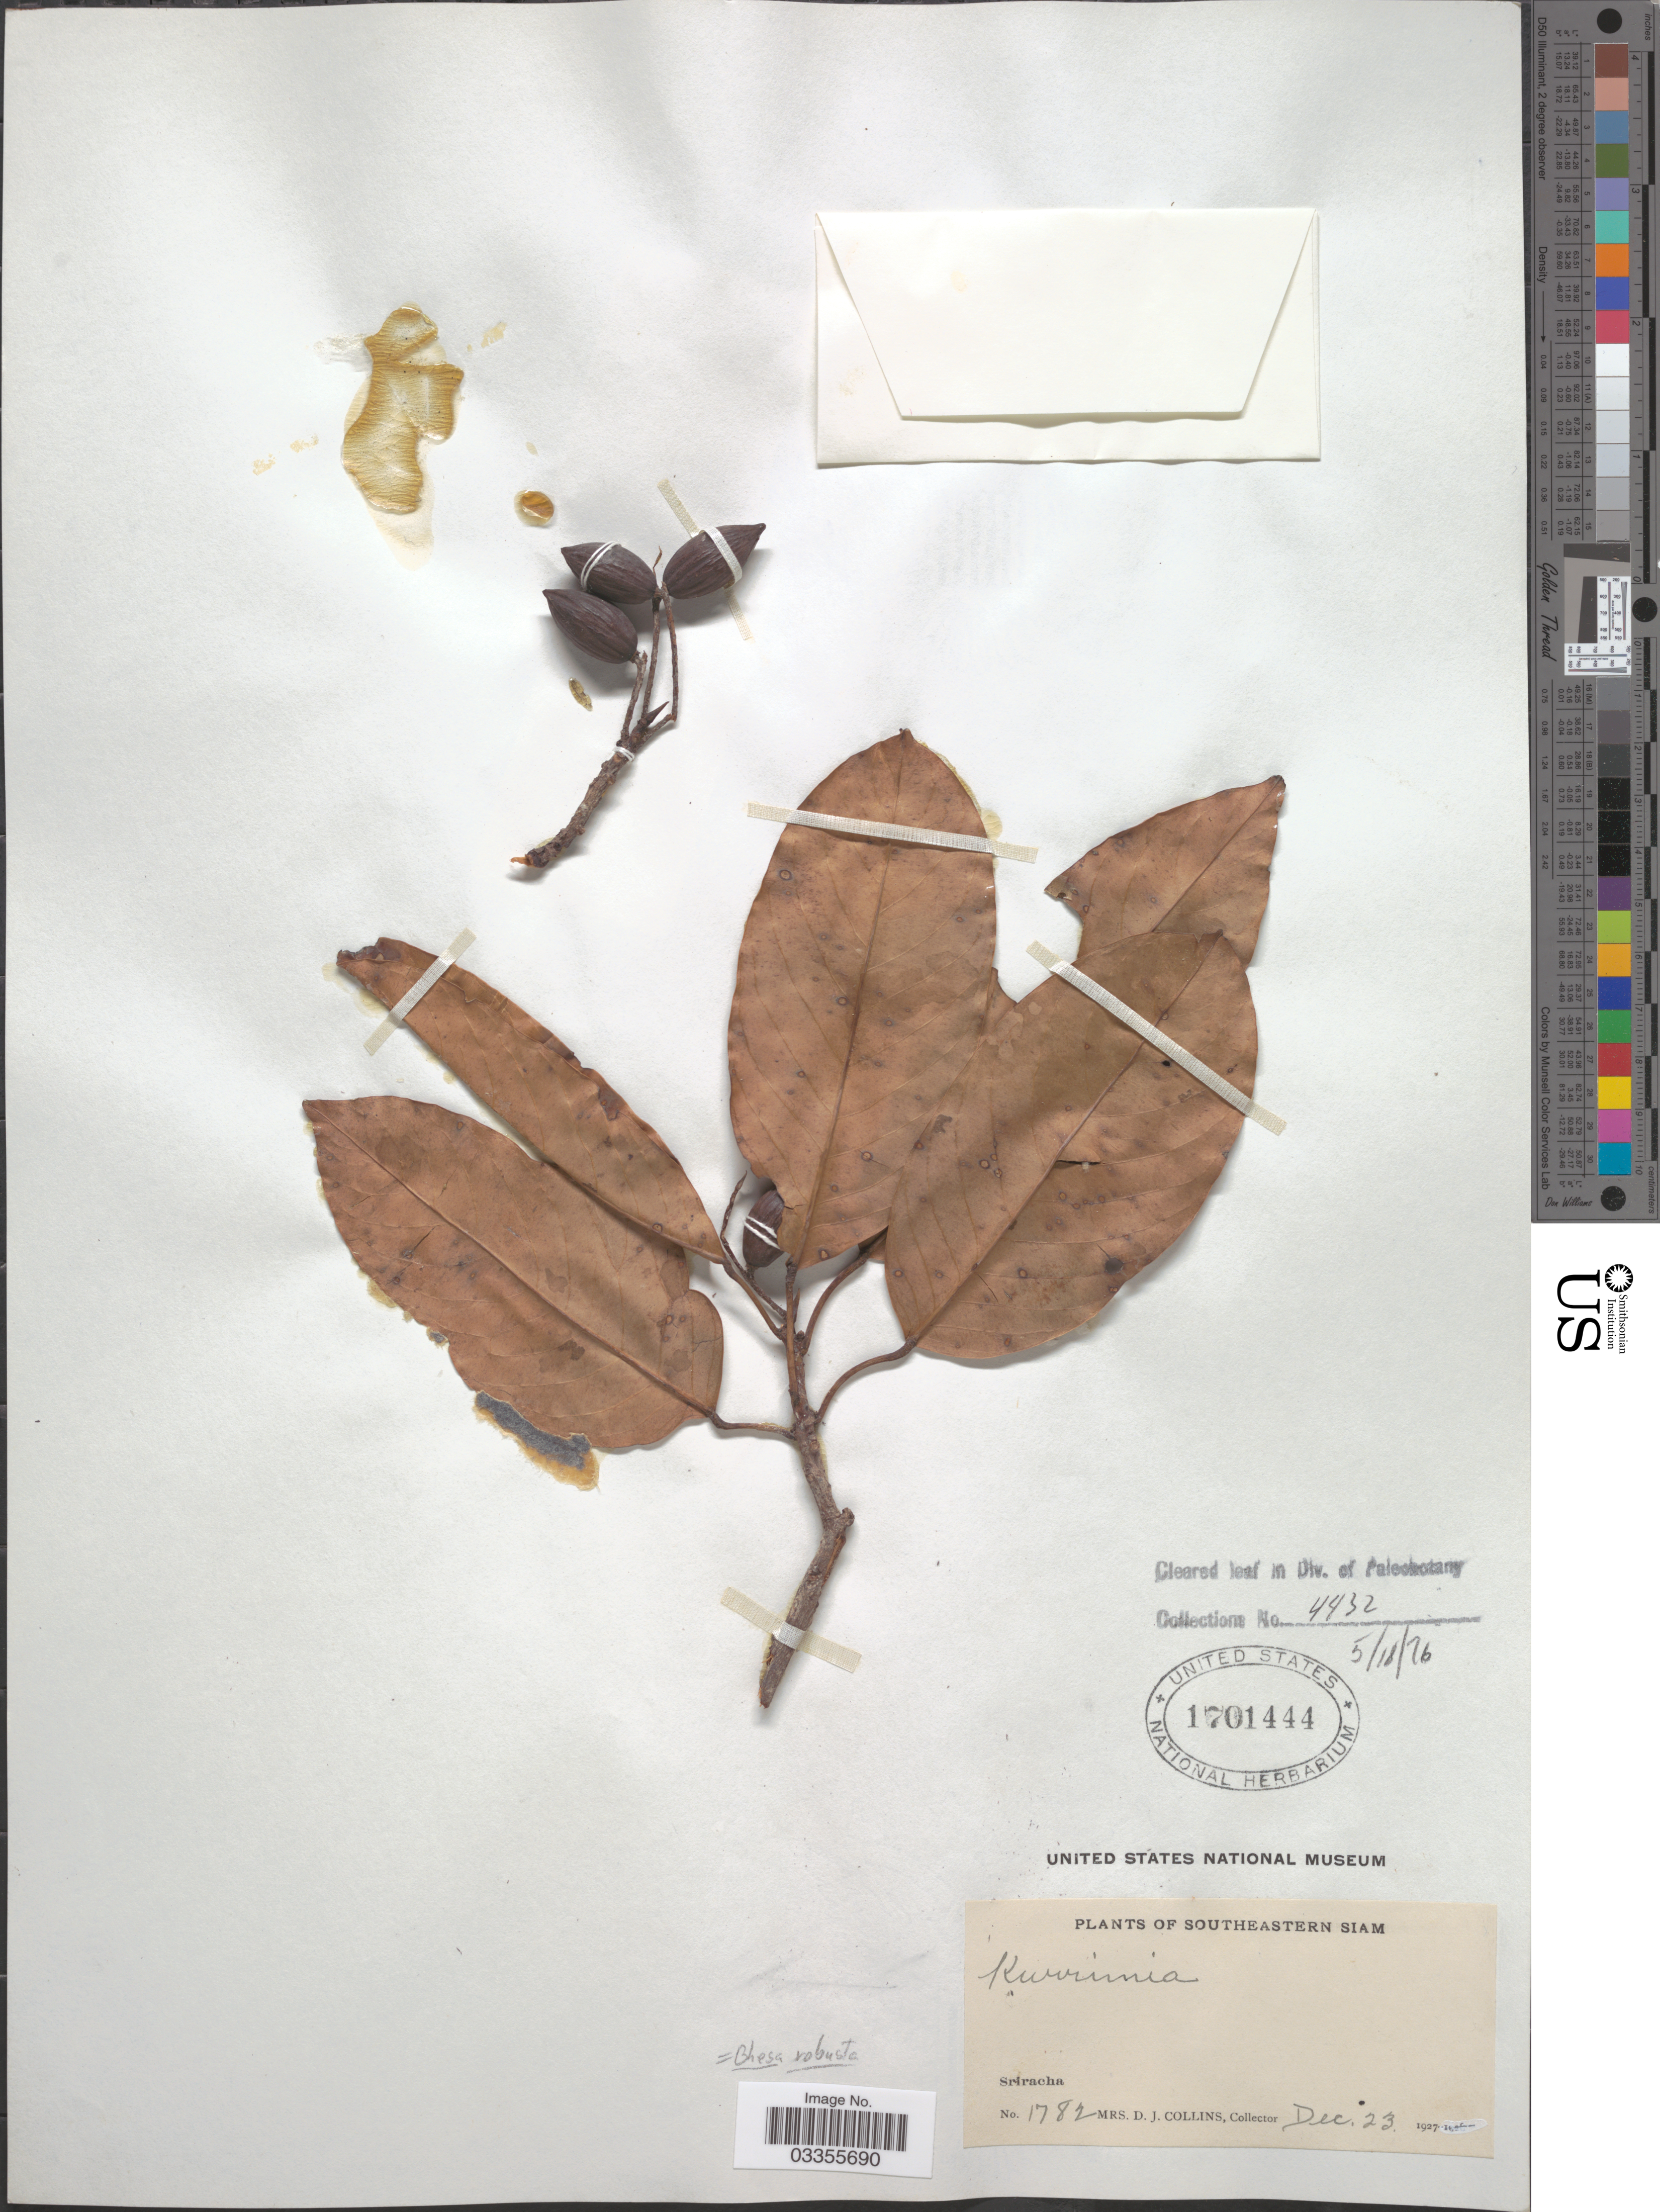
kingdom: Plantae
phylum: Tracheophyta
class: Magnoliopsida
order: Malpighiales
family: Centroplacaceae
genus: Bhesa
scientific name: Bhesa robusta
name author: (Roxb.) Ding Hou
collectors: Mrs. D. J. Collins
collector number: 1782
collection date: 1927-12-23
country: Thailand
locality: Southeastern Siam. Sriracha.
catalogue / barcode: US 1701444